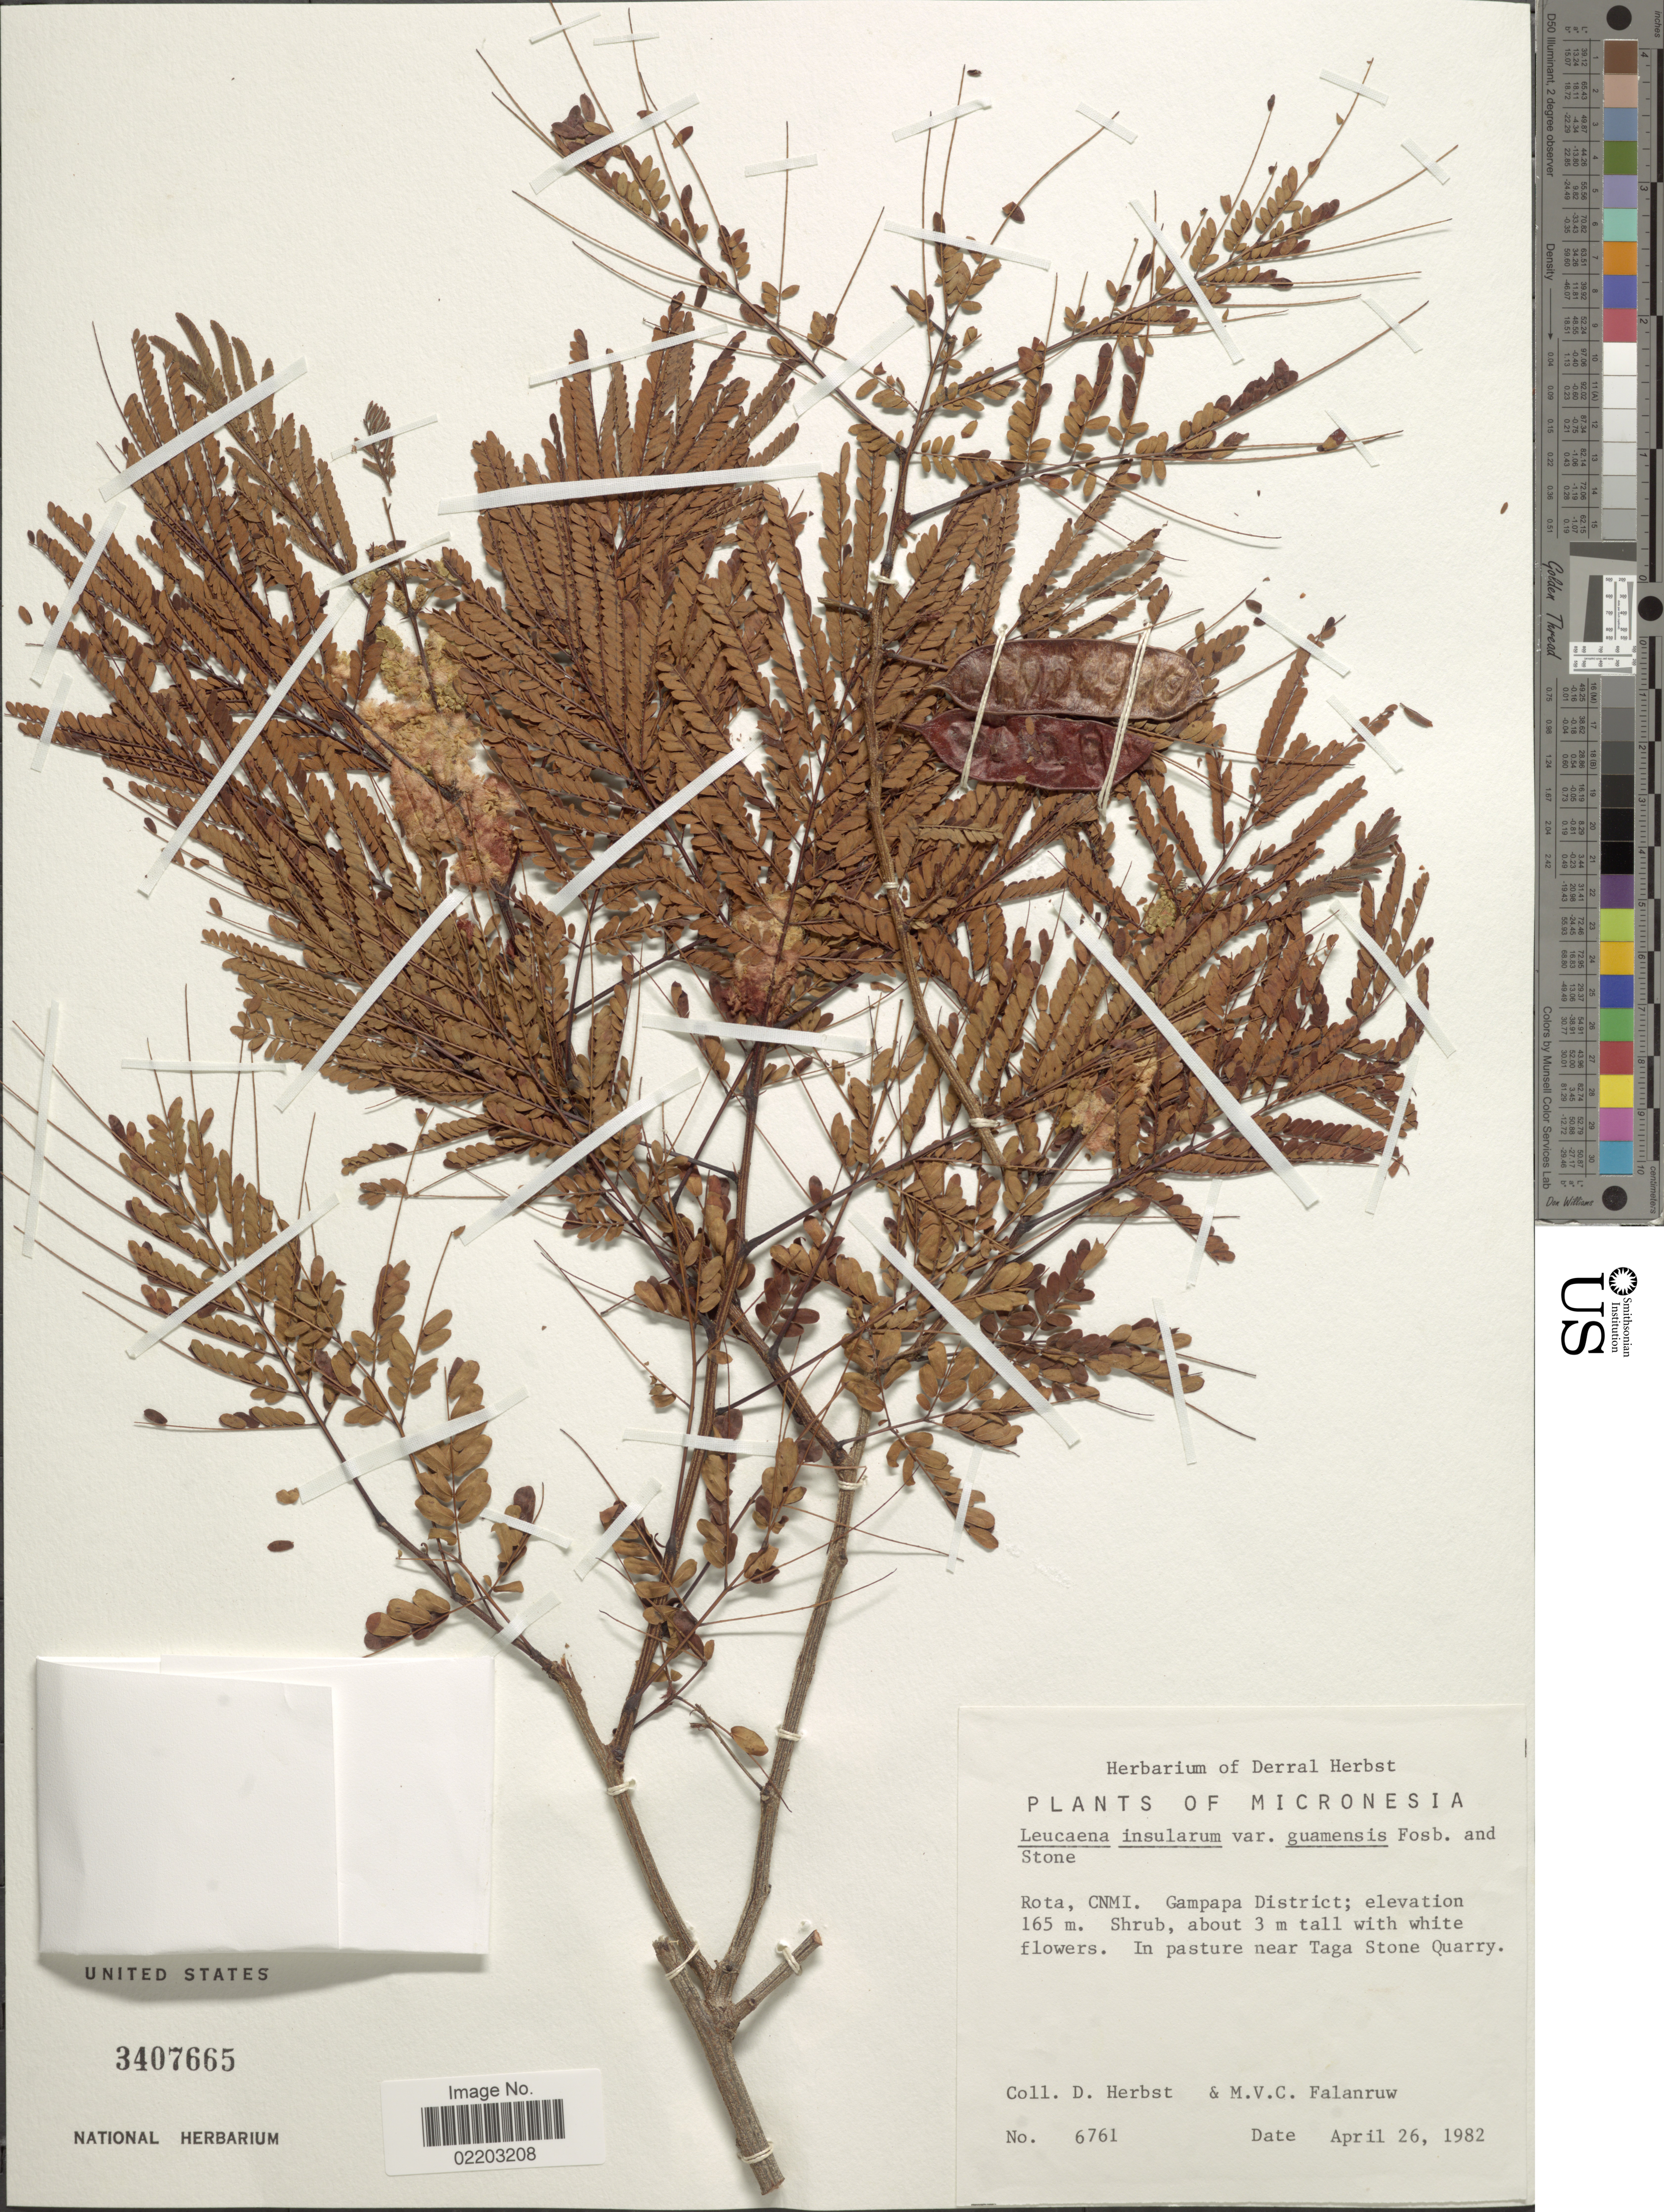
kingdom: Plantae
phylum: Tracheophyta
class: Magnoliopsida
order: Fabales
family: Fabaceae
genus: Schleinitzia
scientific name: Schleinitzia fosbergii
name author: Nevl. & Niez.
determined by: Wagner, W. L., (BOT), Smithsonian Institution - National Museum of Natural History (UNITED STATES)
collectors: D. Herbst & M. V. Falanruw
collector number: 6761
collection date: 1982-04-26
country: Northern Mariana Islands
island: Rota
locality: Rota, CNMI. Gampapa District. In pasture near Taga Stone Quarry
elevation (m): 165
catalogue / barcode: US 3407665